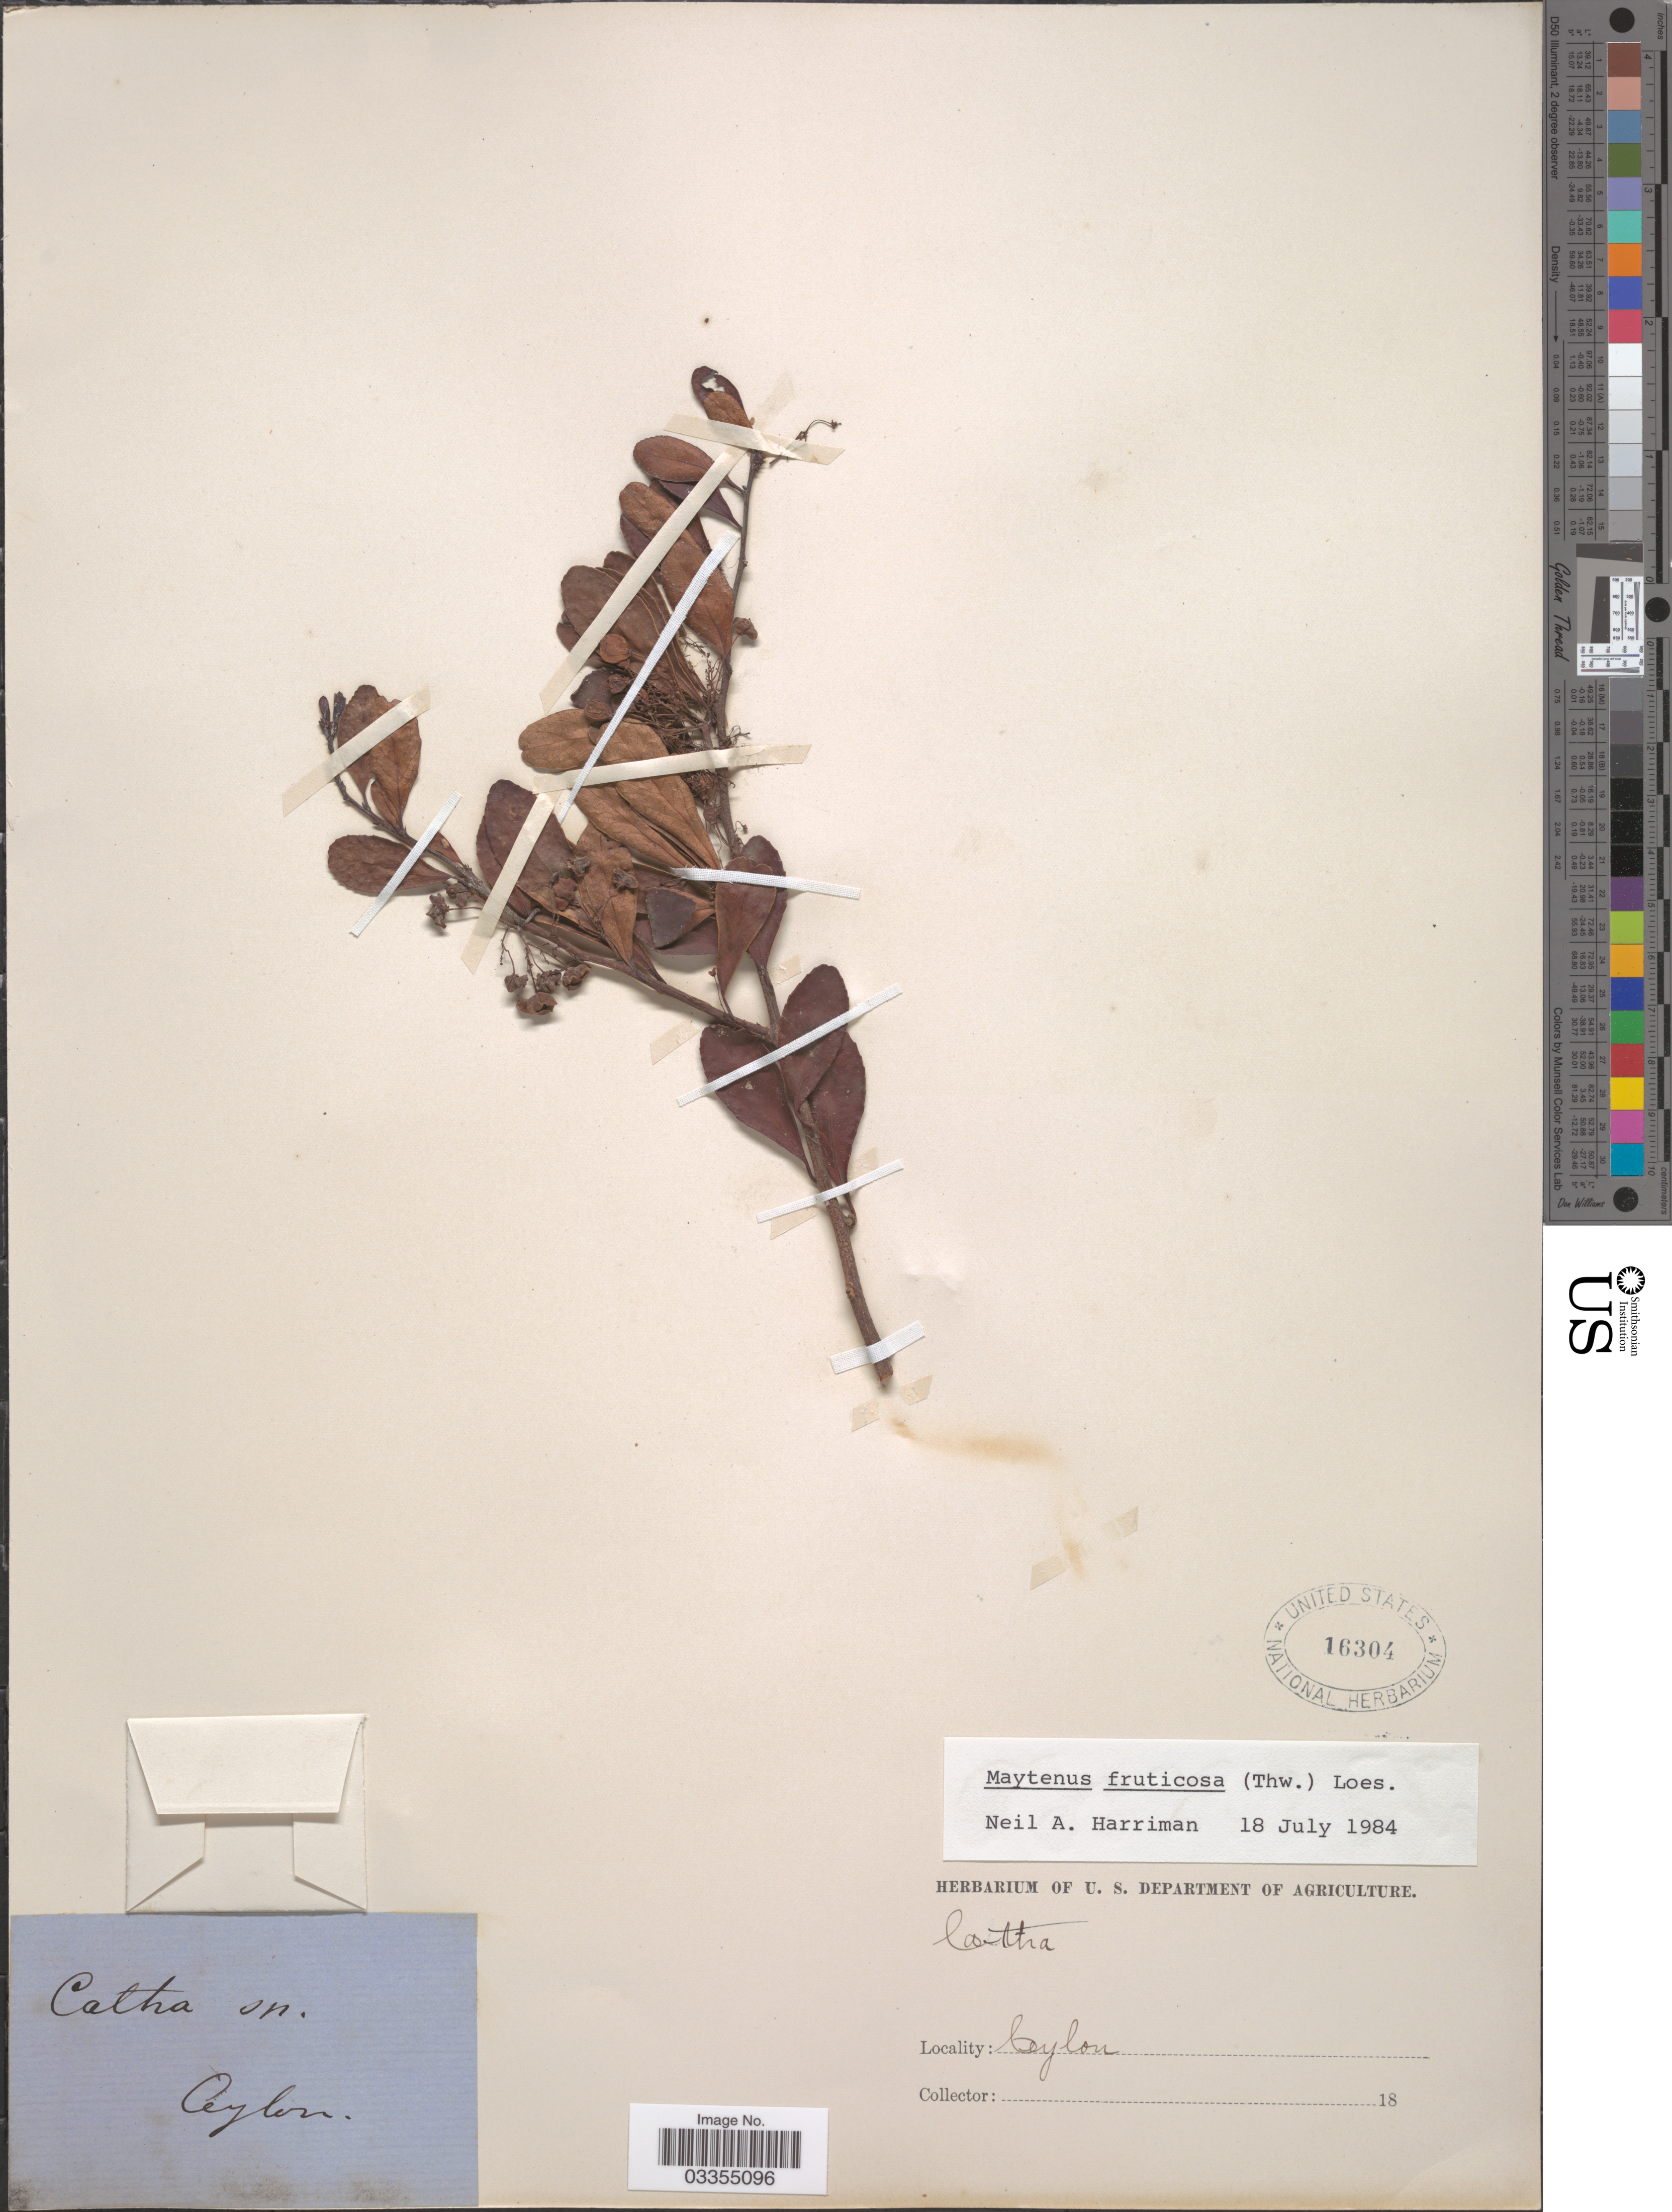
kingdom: Plantae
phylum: Tracheophyta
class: Magnoliopsida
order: Celastrales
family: Celastraceae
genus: Gymnosporia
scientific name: Gymnosporia fruticosa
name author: (Thwaites) Thwaites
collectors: Facchini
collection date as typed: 18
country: Sri Lanka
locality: Ceylon.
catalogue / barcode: US 16304